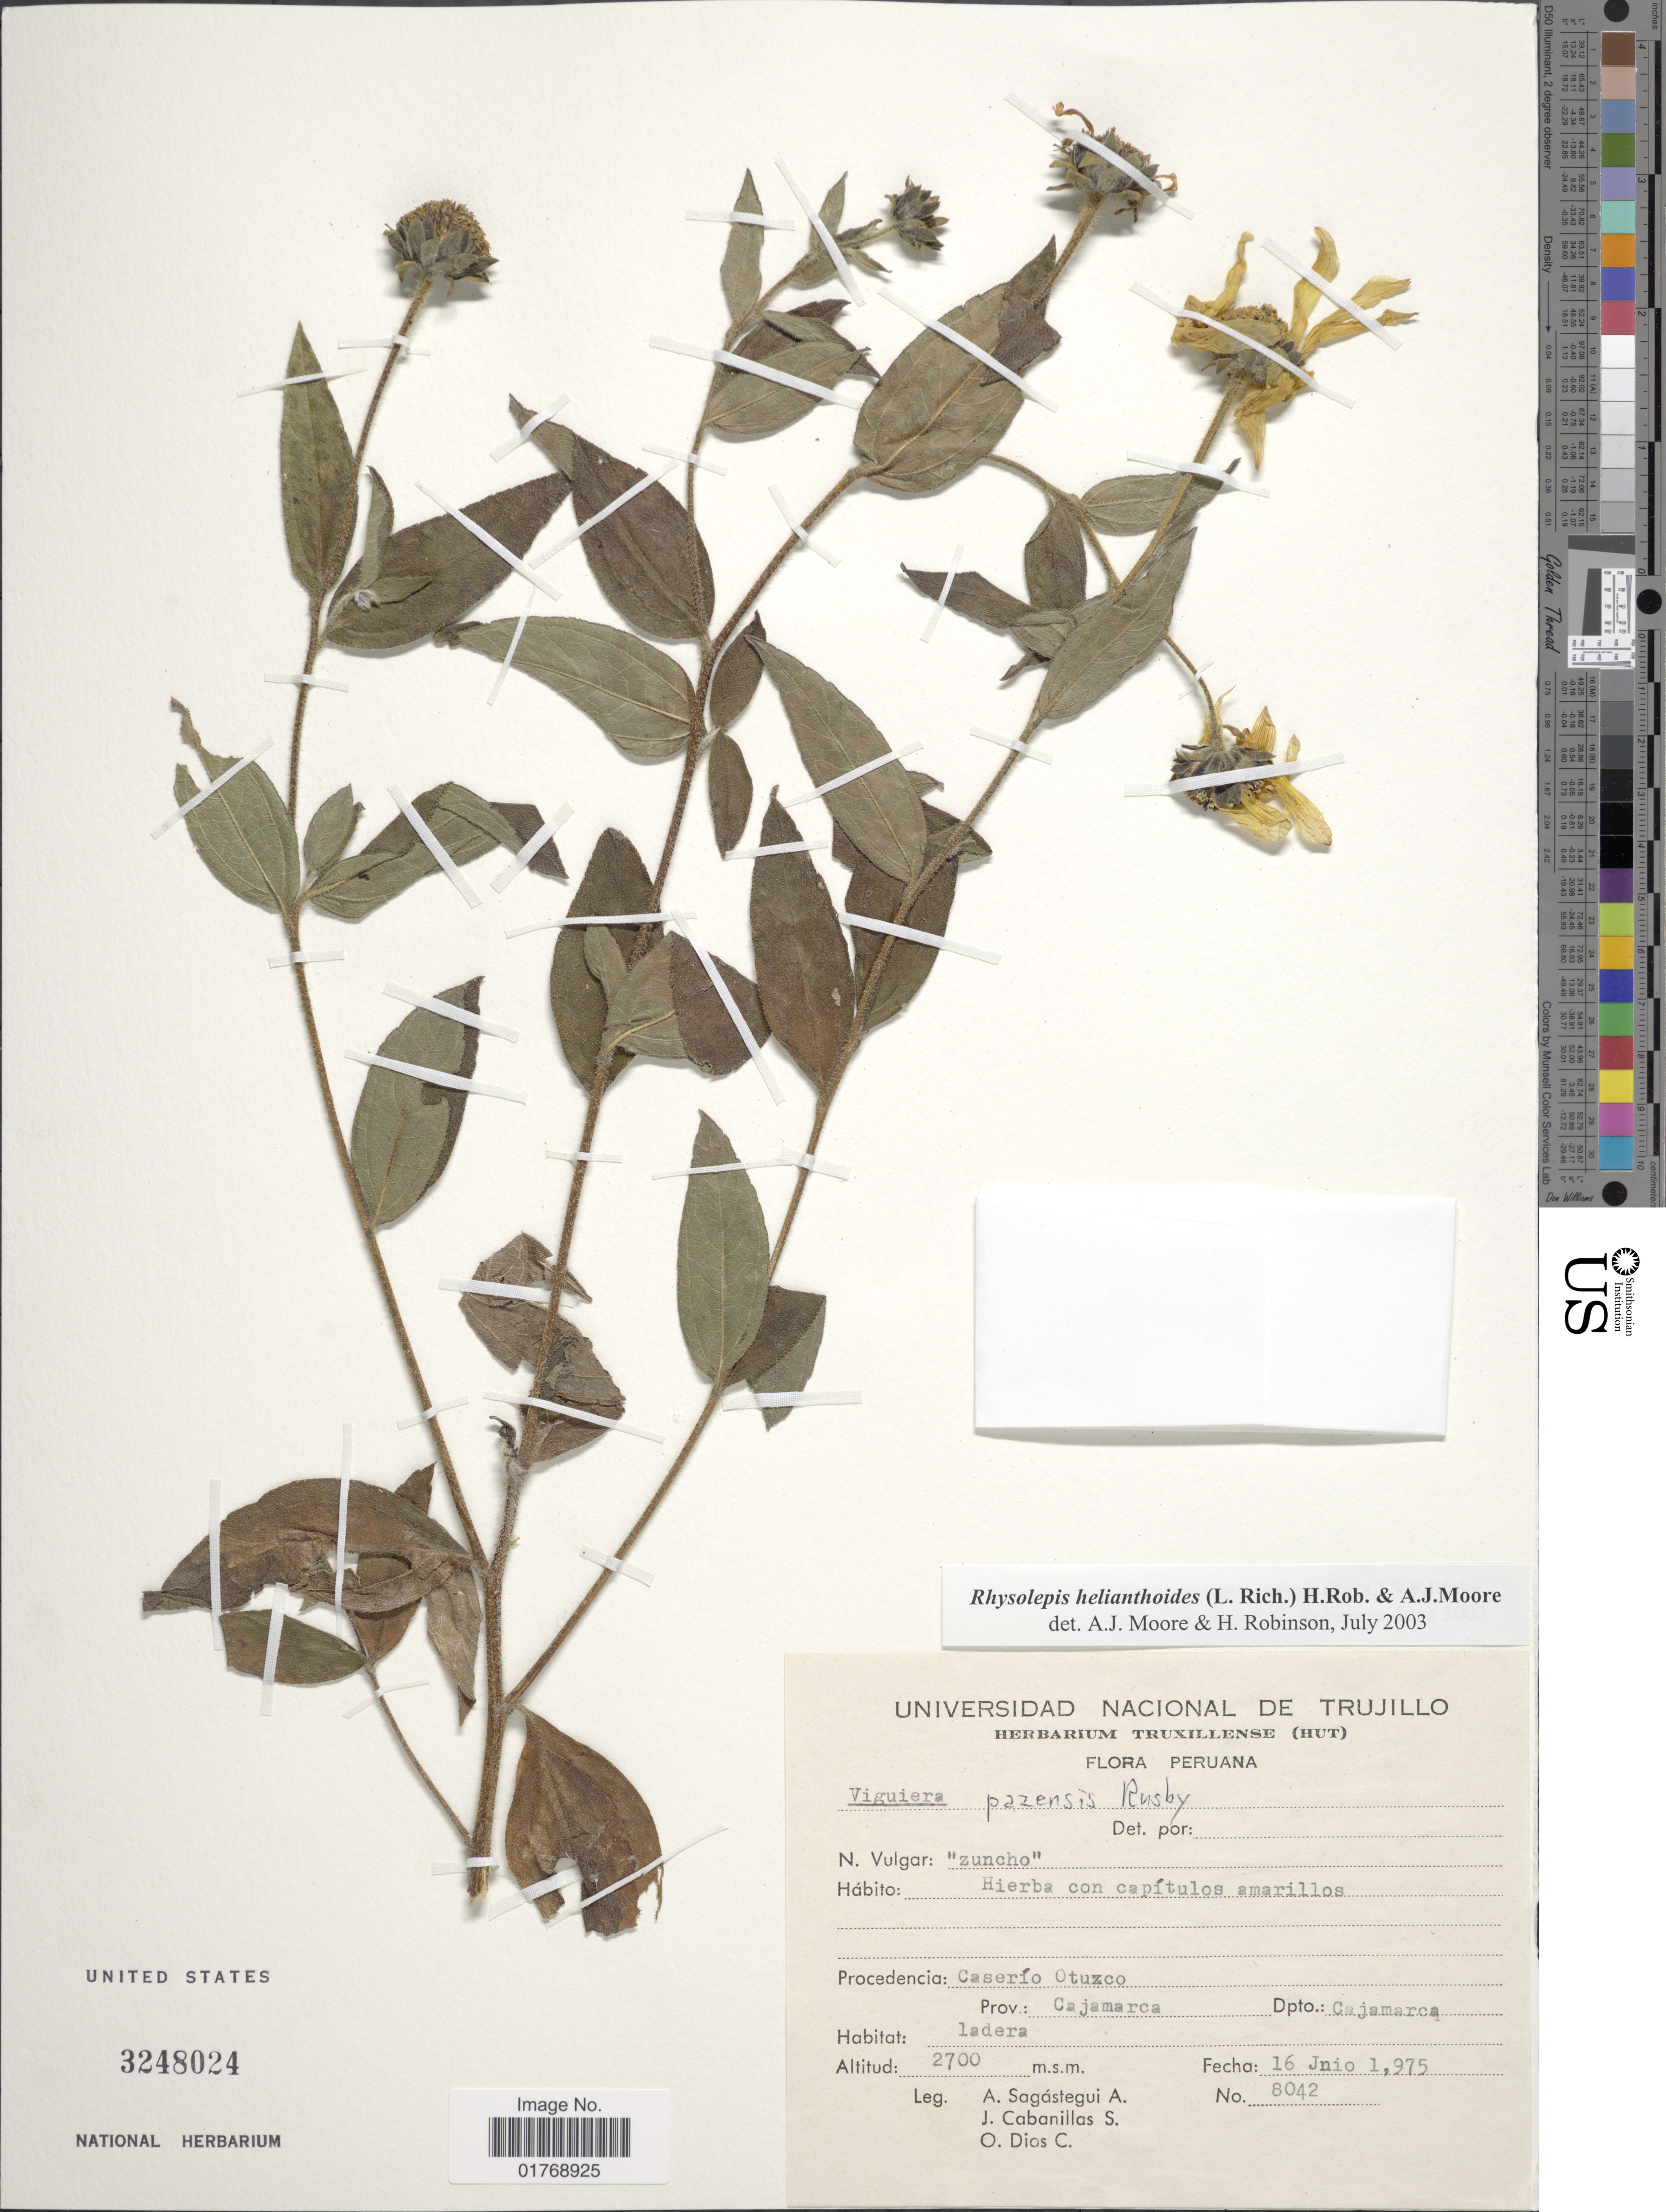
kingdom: Plantae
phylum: Tracheophyta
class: Magnoliopsida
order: Asterales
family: Asteraceae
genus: Viguiera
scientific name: Viguiera procumbens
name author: (Pers.) S.F. Blake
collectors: A. Sagástegui A., J. Cabanillas S. & O. Dios C.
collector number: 8042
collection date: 1975-06-16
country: Peru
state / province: Cajamarca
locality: Caserío Otuzco. Prov.: Cajamarca. Dpto.: Cajamarca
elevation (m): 2700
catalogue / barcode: US 3248024